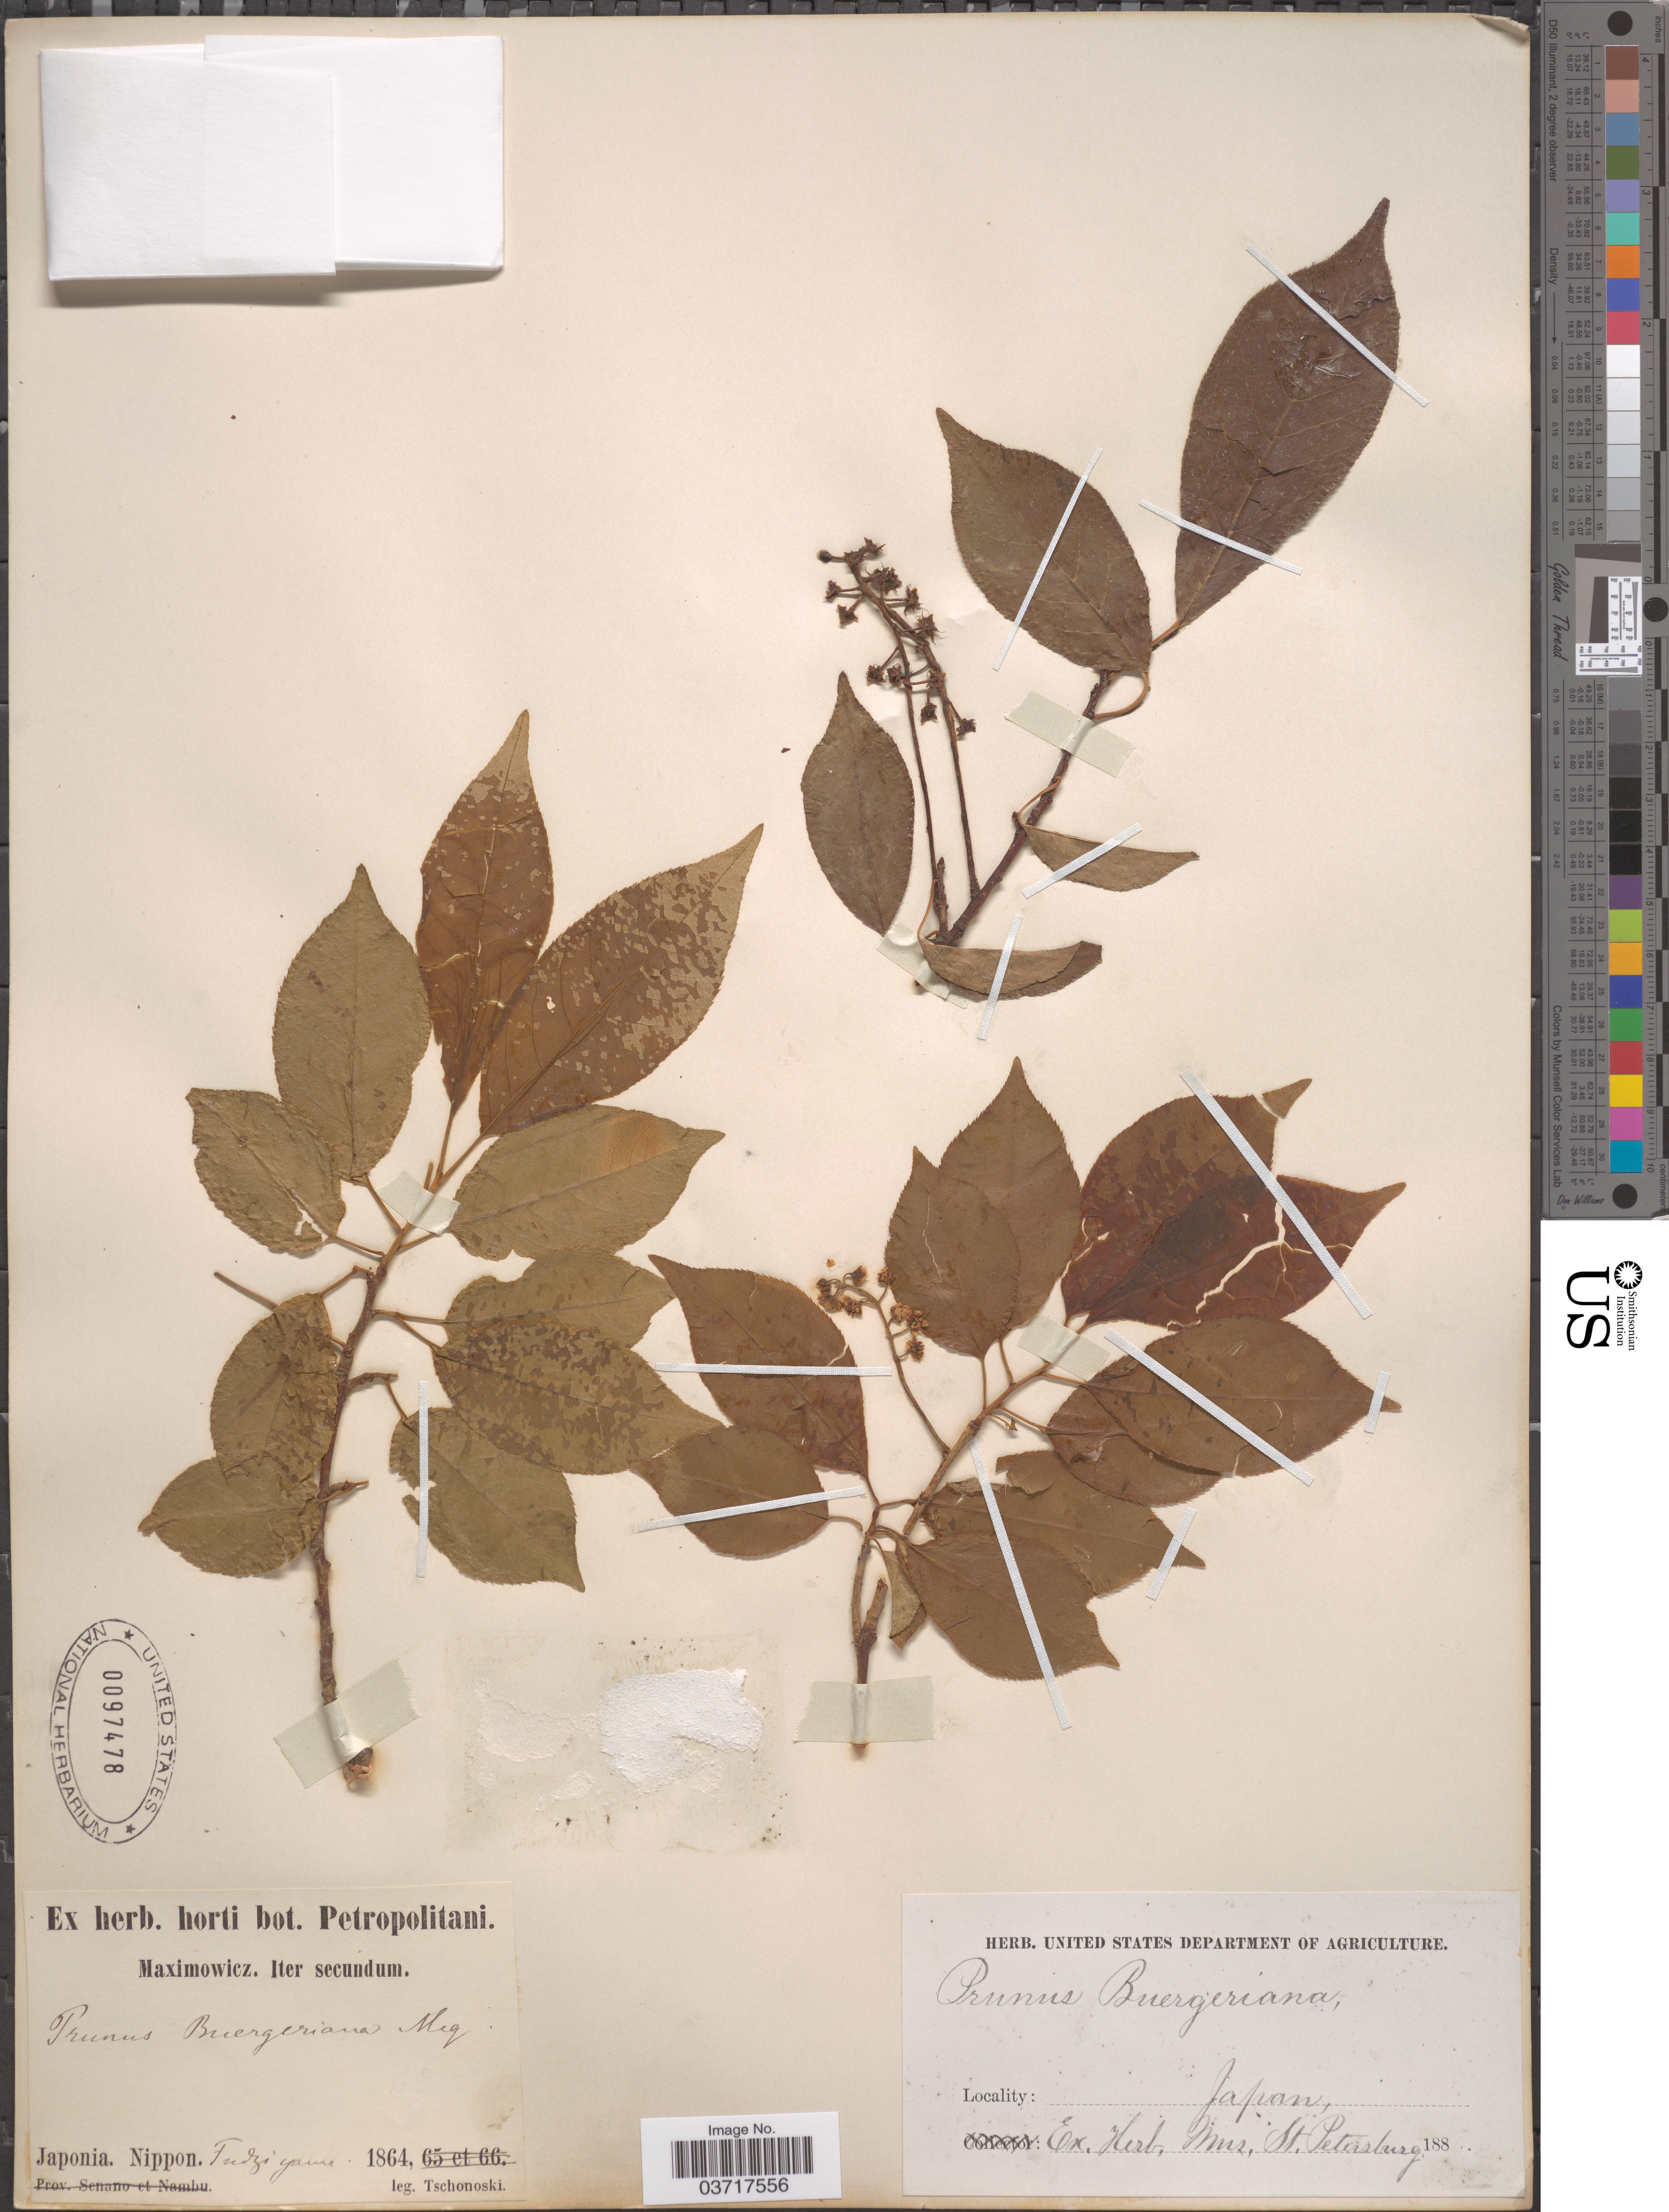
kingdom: Plantae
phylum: Tracheophyta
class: Magnoliopsida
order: Rosales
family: Rosaceae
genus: Prunus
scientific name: Prunus buergeriana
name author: Miq.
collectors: -. Tschonoski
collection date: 1864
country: Japan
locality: Nippon, Fudziyama.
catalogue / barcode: US 97478